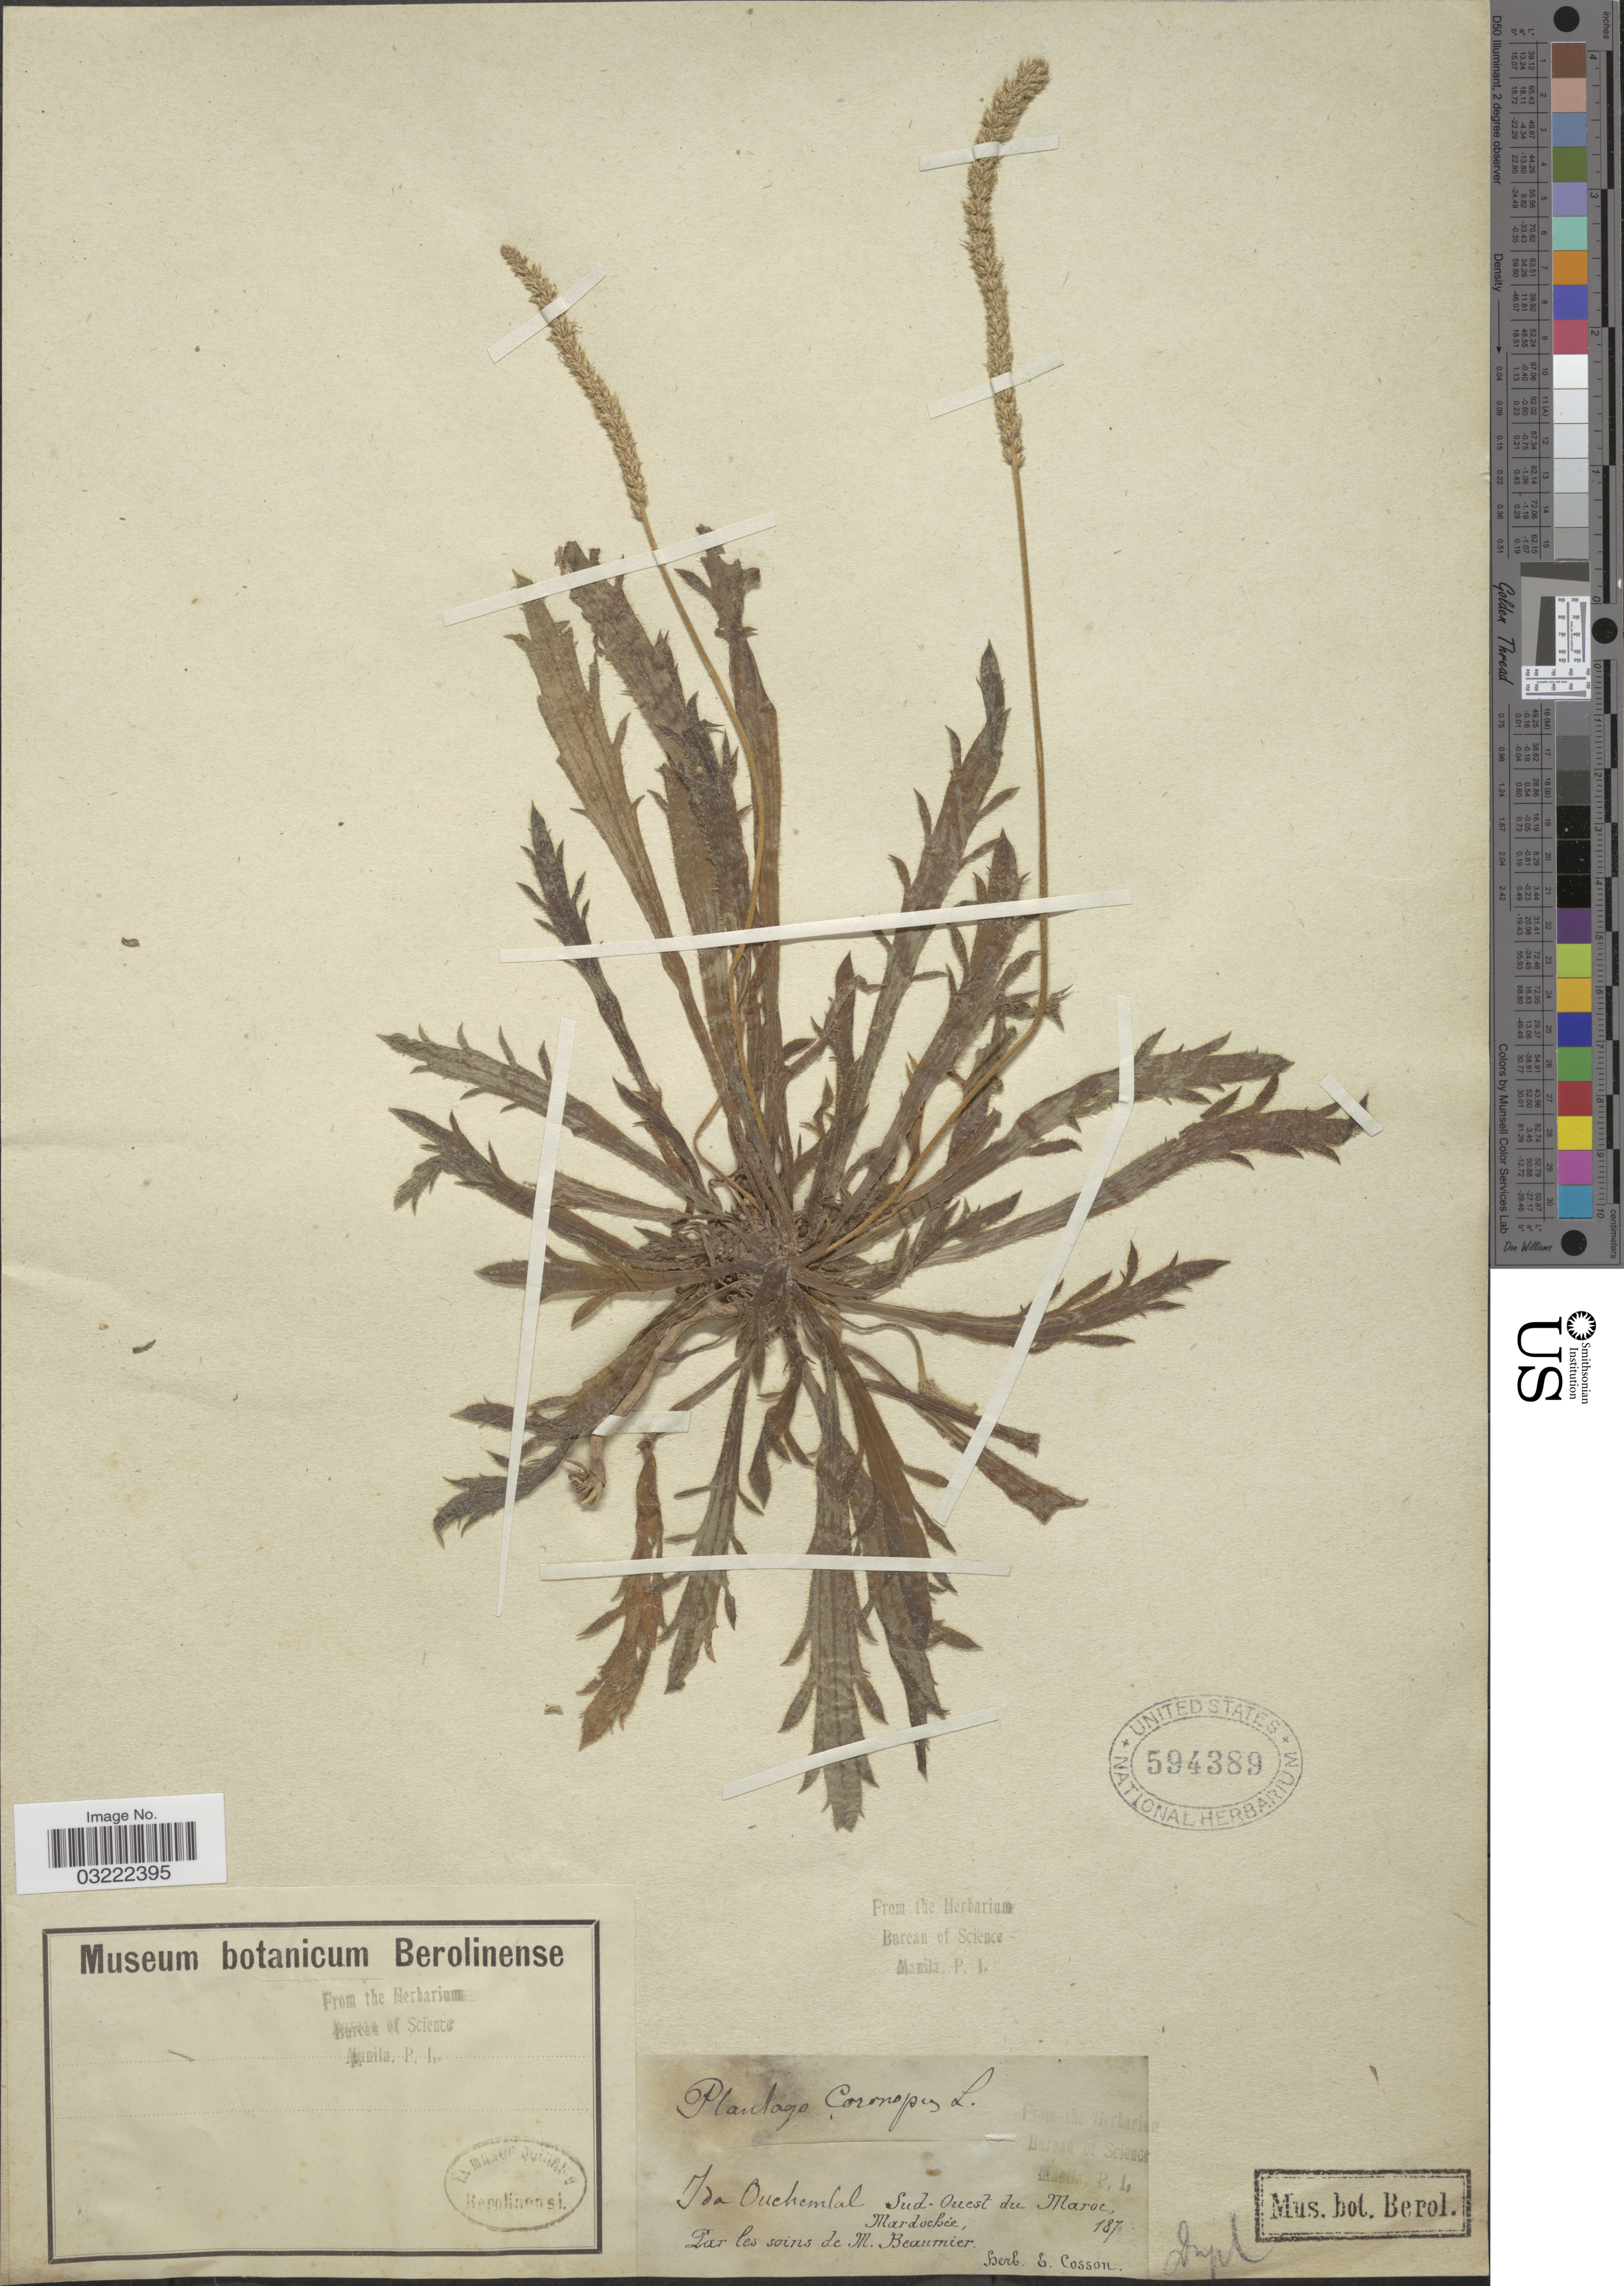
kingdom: Plantae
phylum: Tracheophyta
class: Magnoliopsida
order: Lamiales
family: Plantaginaceae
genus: Plantago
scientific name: Plantago coronopus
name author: L.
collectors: M. Beaumier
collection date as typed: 187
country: Morocco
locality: Ida Ouchemlal, Sud-Ouest du Maroc, Mardochée.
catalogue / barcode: US 594389